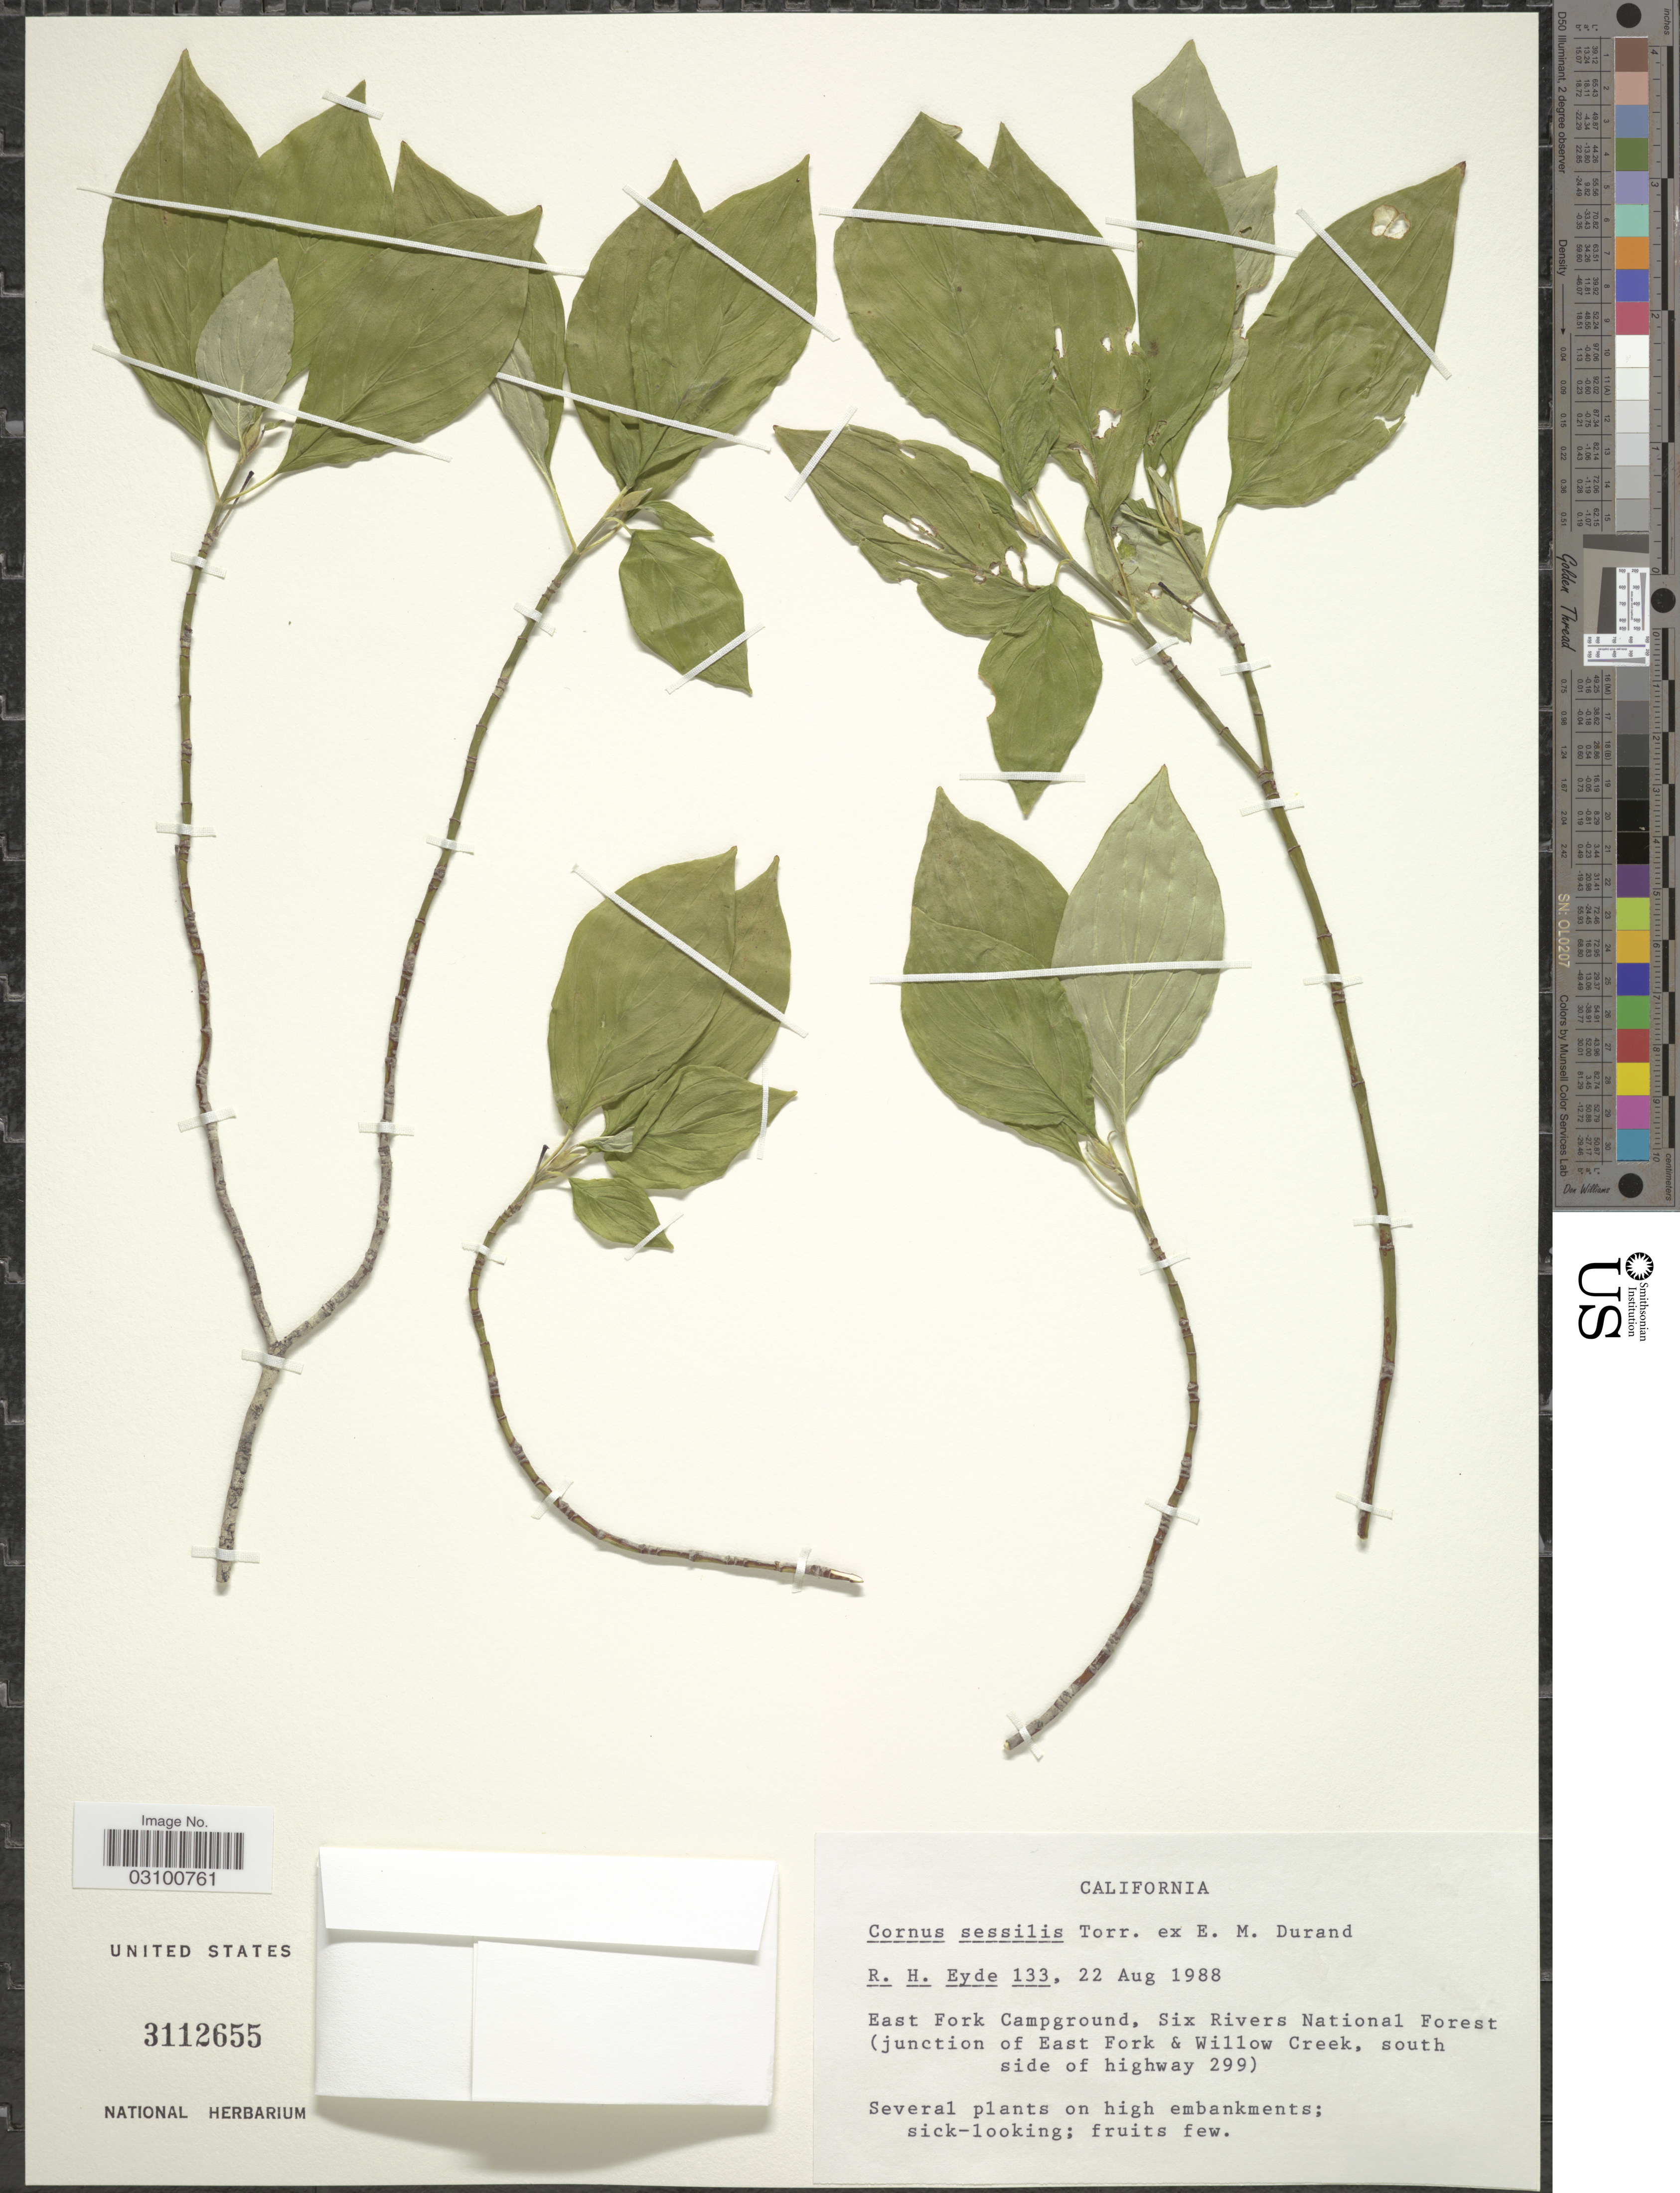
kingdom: Plantae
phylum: Tracheophyta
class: Magnoliopsida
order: Cornales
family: Cornaceae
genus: Cornus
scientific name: Cornus sessilis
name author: Torr. ex Durand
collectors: R. H. Eyde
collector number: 133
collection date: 1988-08-22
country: United States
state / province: California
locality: East Fork Campground, Six Rivers National Forest (junction of East Fork & Willow Creek, south side of highway 299).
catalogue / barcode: US 3112655